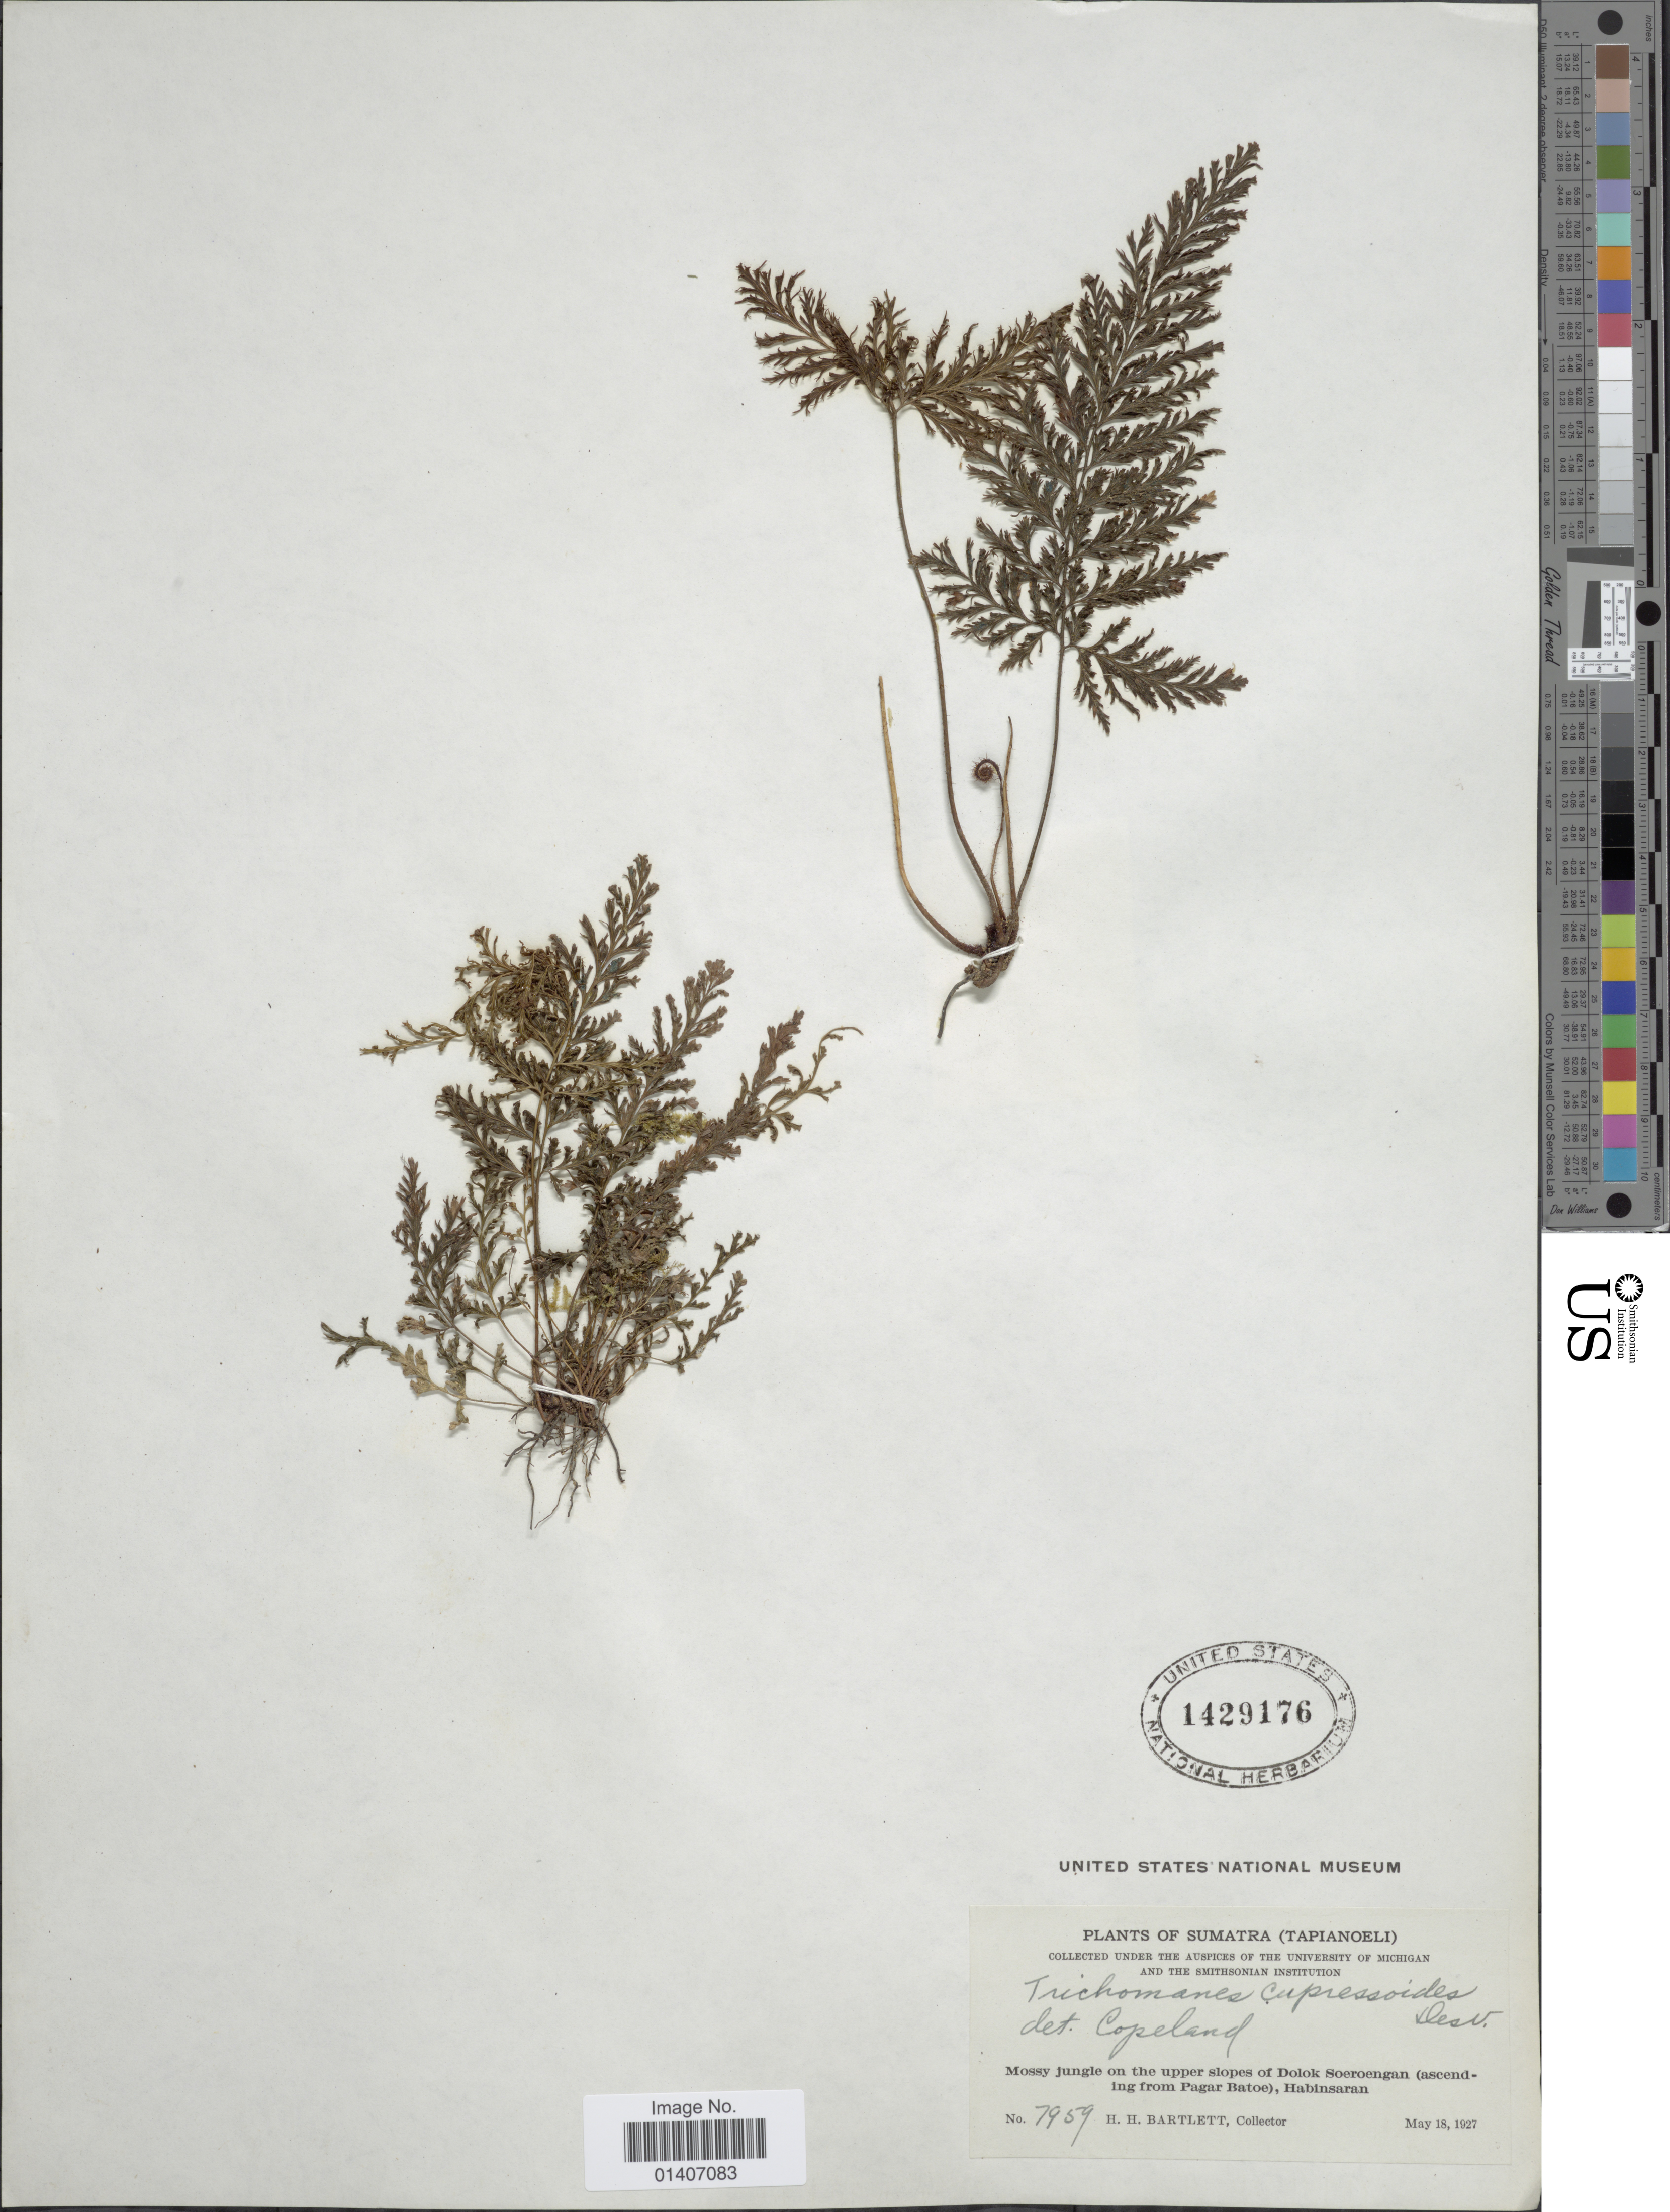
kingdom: Plantae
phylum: Tracheophyta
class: Polypodiopsida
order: Hymenophyllales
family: Hymenophyllaceae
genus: Abrodictyum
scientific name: Abrodictyum obscurum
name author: (Blume) Ebihara & K. Iwats.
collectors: H. H. Bartlett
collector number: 7959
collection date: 1927-05-18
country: Indonesia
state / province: Sumatra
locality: Sumatra(Tapianoeli), mossy jungle on the upper slopes of Dolok Soeroengan(ascending from Pagar Batoe), Habinsaran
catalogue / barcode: US 1429176